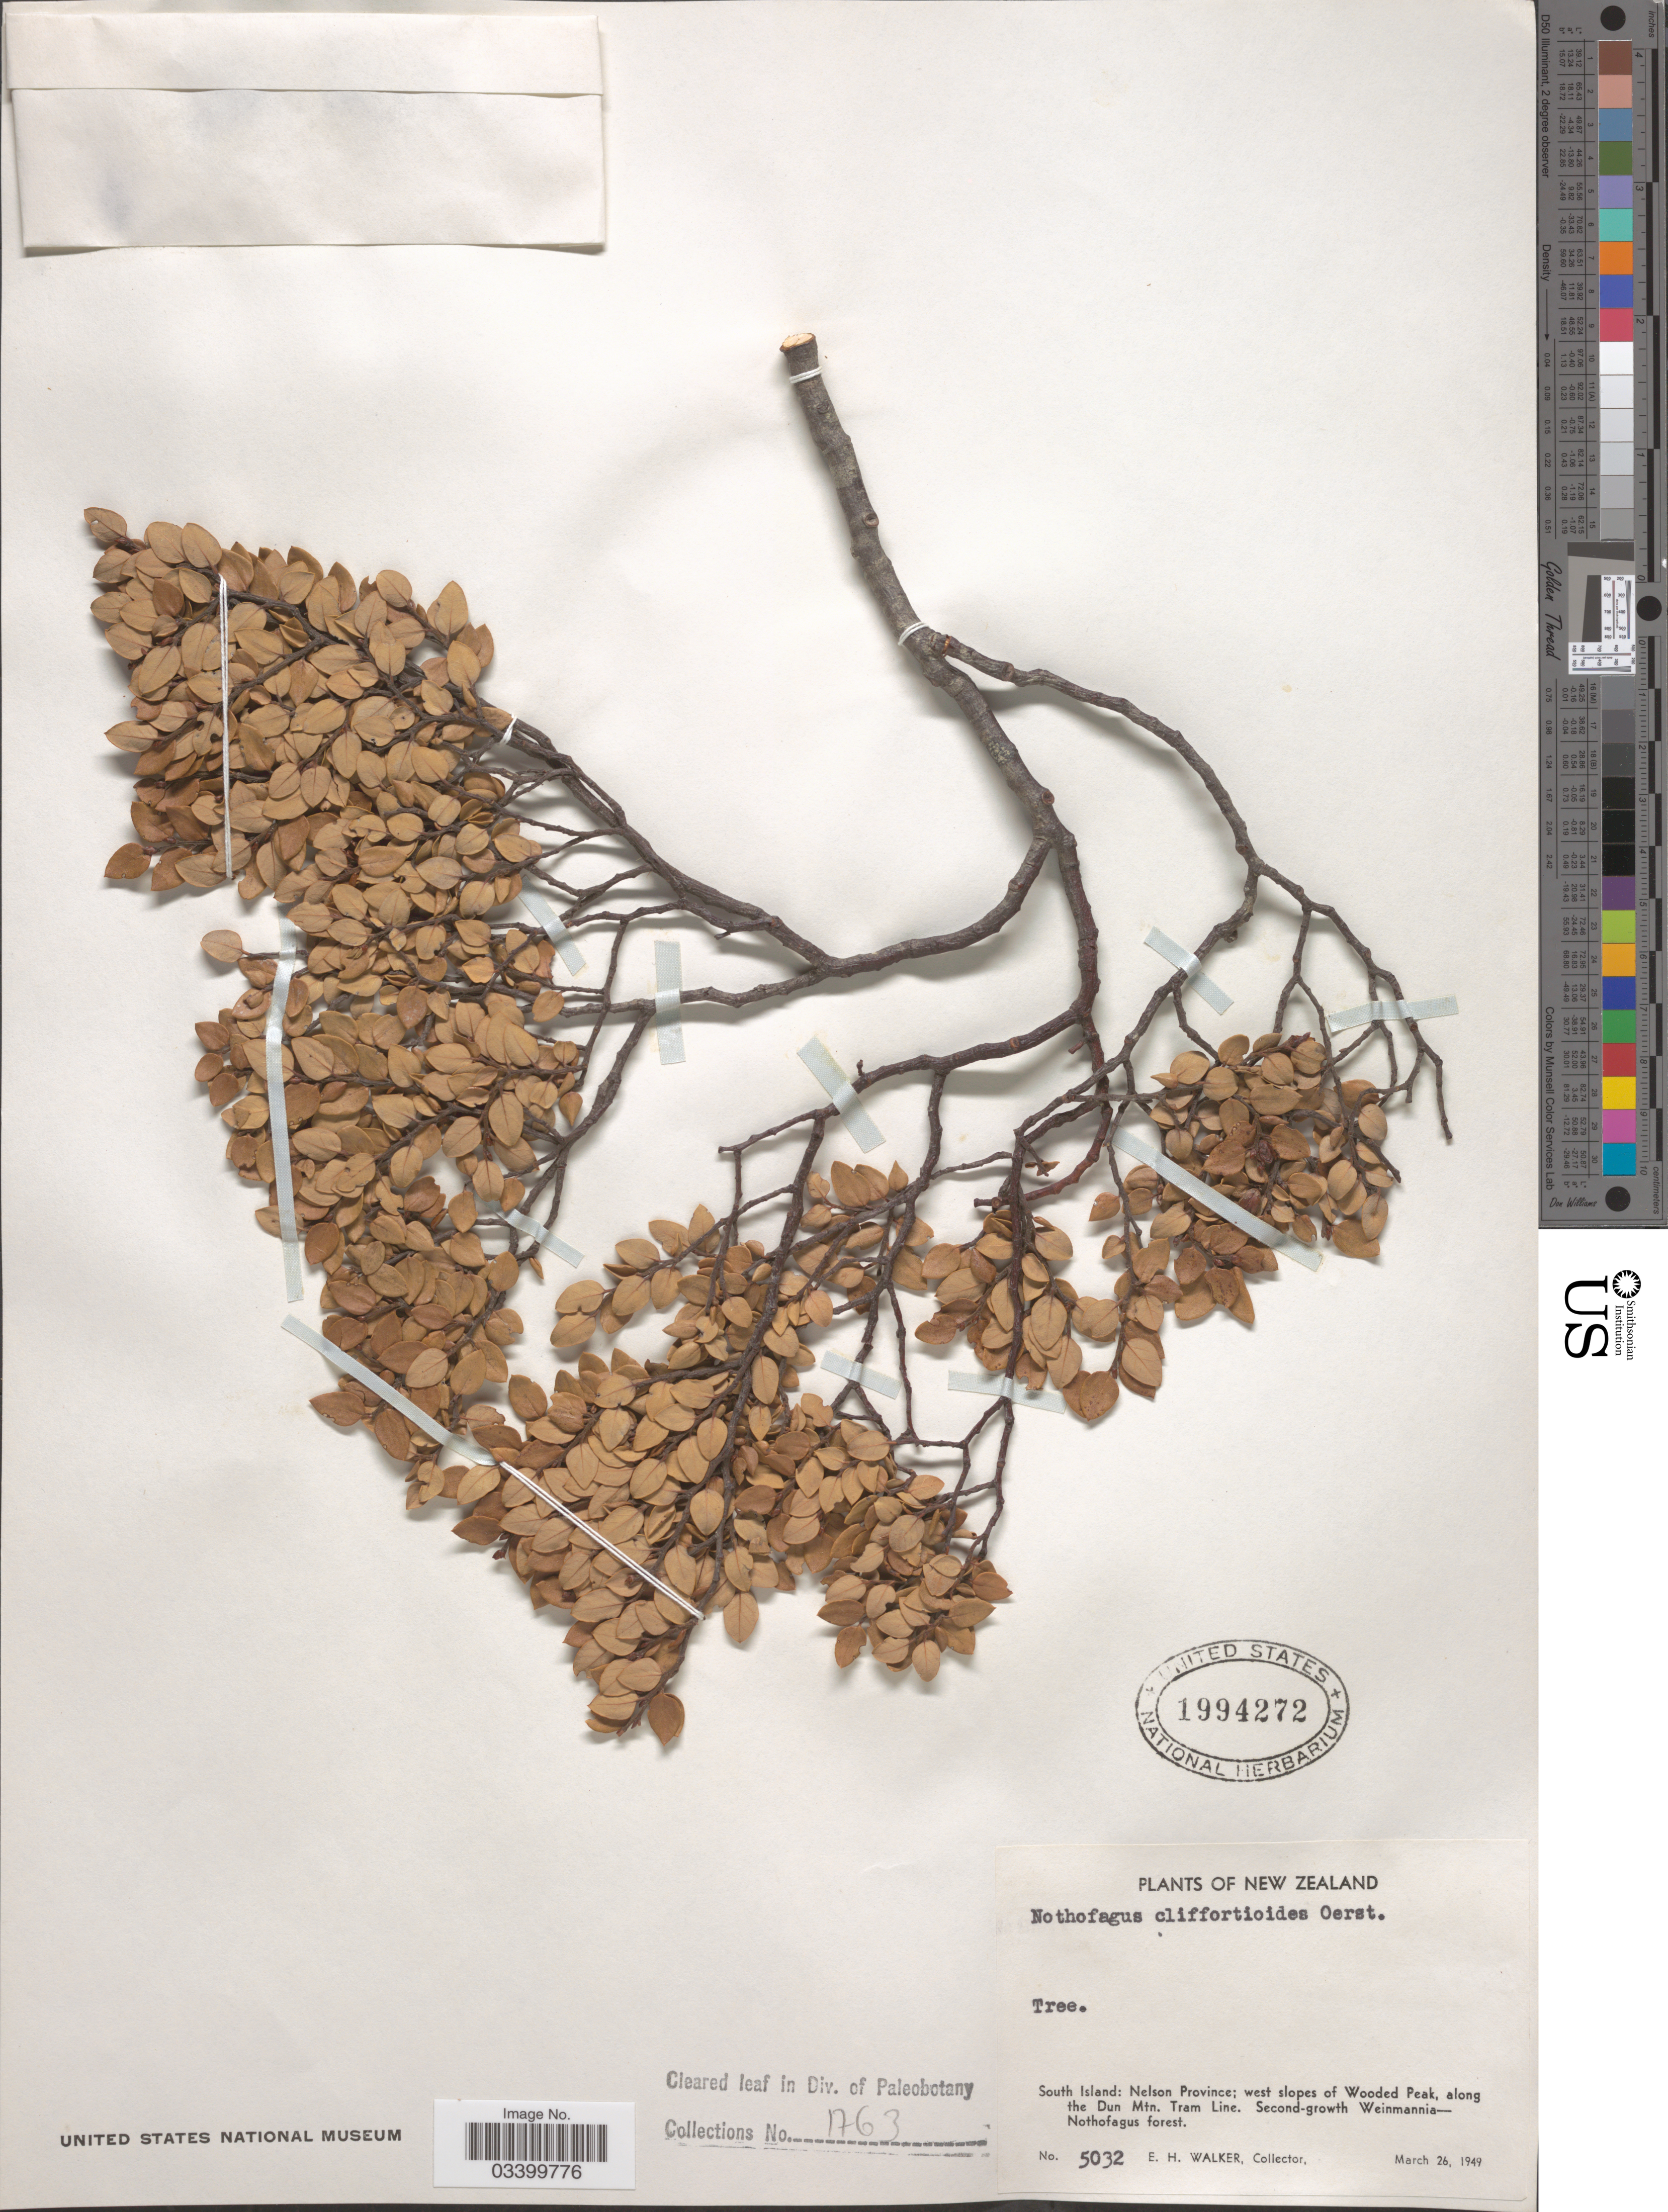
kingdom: Plantae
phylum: Tracheophyta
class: Magnoliopsida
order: Fagales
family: Nothofagaceae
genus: Nothofagus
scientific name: Nothofagus cliffortioides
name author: (Hook. f.) Oerst.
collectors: E. H. Walker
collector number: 5032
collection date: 1949-03-26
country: New Zealand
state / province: Nelson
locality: South Island: west slopes of Wooded Peak, along the Dun Mtn. Tram Line.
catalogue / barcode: US 1994272